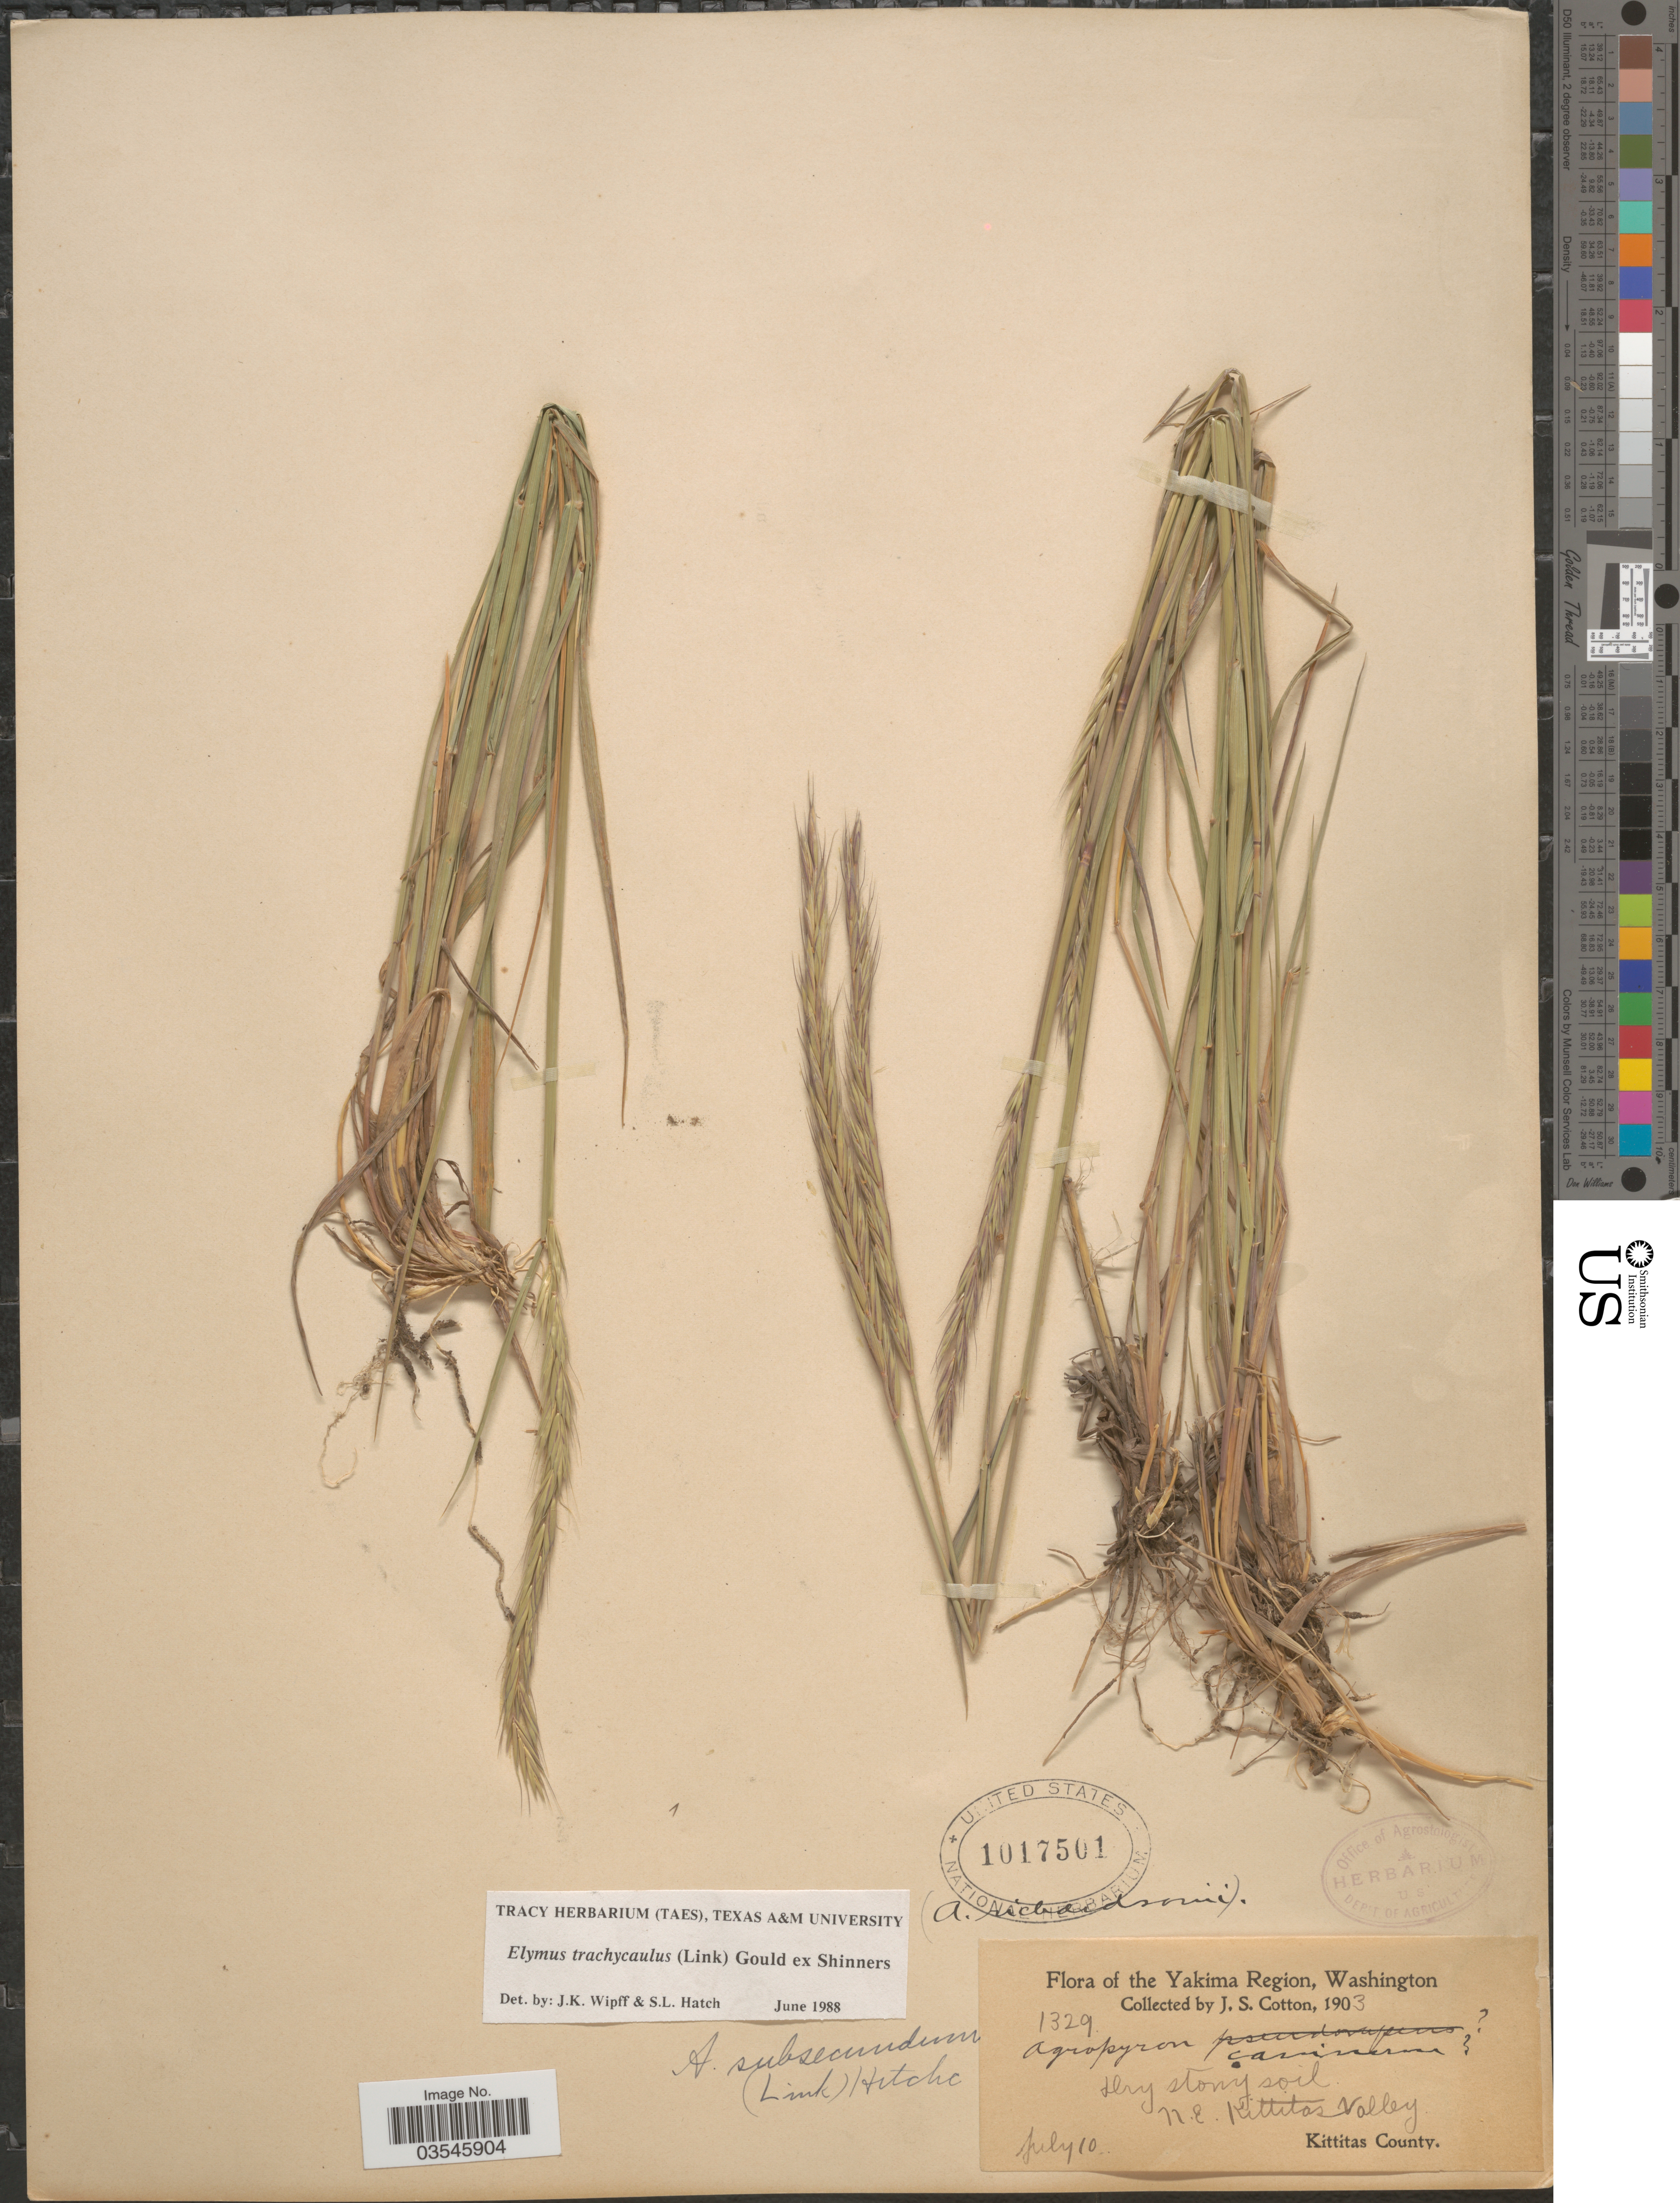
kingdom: Plantae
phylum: Tracheophyta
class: Liliopsida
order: Poales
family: Poaceae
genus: Elymus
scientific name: Elymus trachycaulus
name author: (Link) Gould ex Shinners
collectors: J. S. Cotton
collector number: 1329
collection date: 1903-07-10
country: United States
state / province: Washington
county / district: Kittitas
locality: The Yakima Region. N.E. Kittitas Valley. Kittitas County.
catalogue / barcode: US 1017501